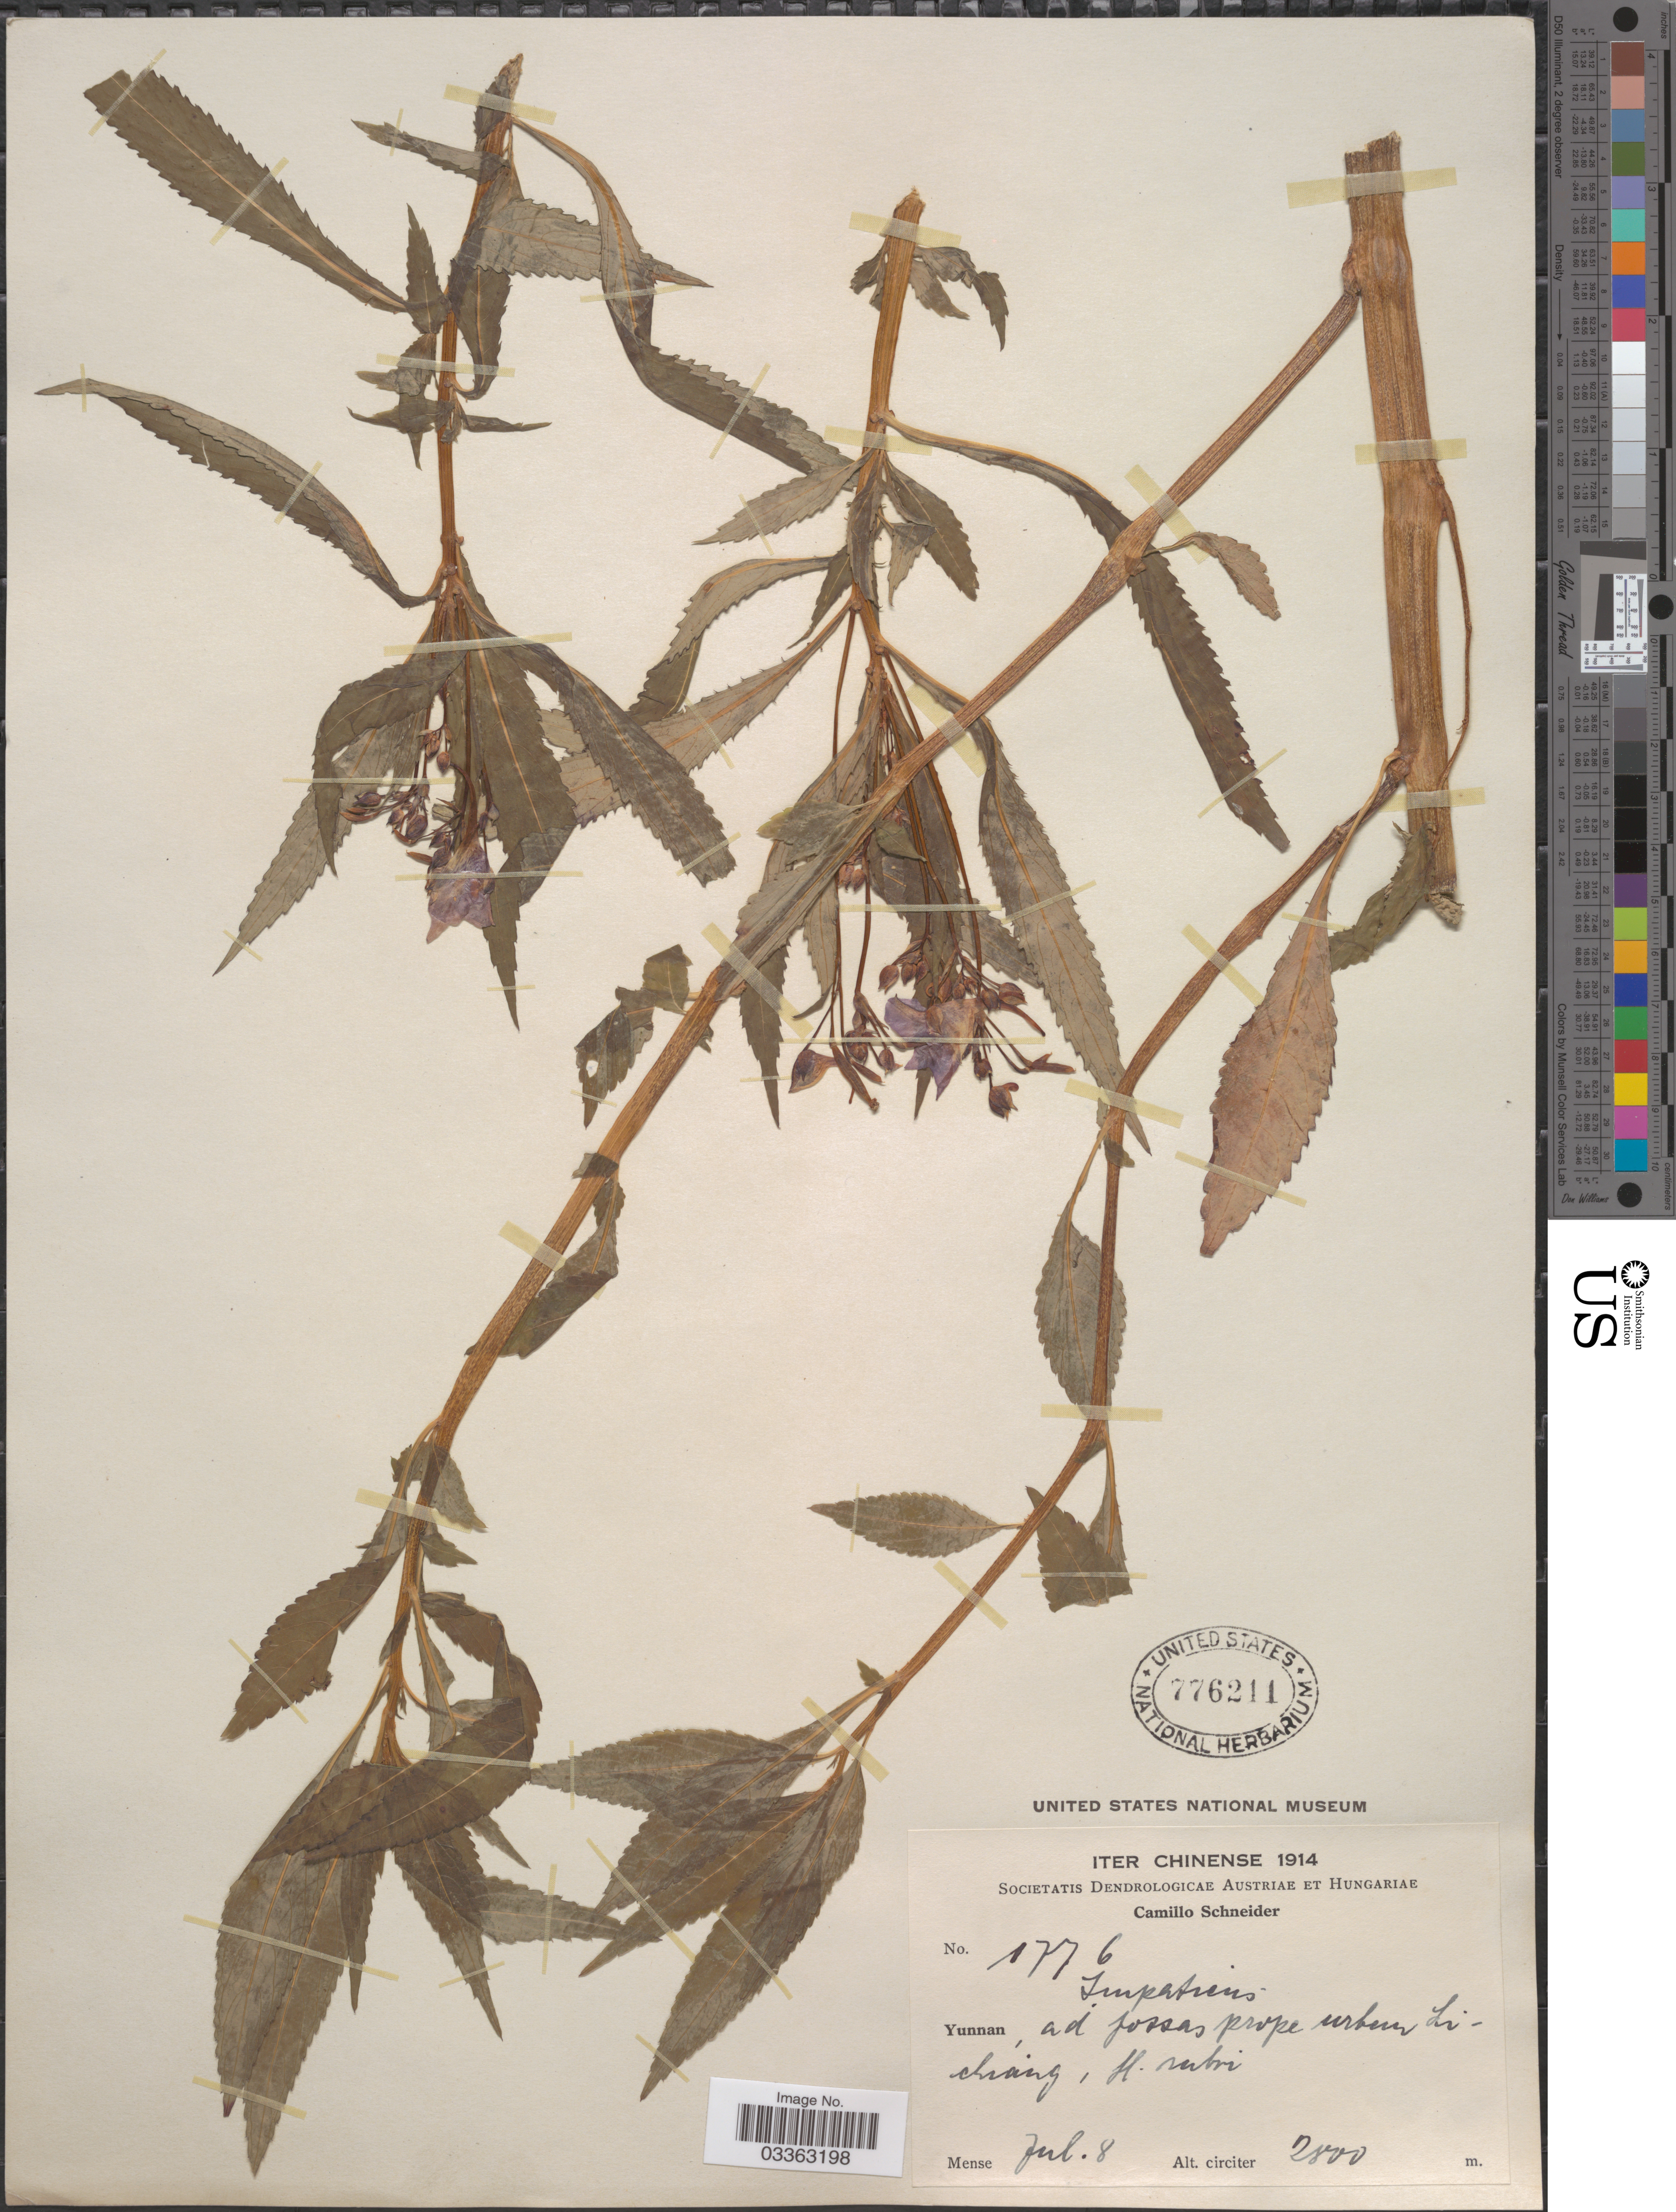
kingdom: Plantae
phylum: Tracheophyta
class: Magnoliopsida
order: Ericales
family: Balsaminaceae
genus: Impatiens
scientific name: Impatiens sp.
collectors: C. K. Schneider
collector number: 1776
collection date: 1914-07-08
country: China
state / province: Yunnan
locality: Iter Chinense. Ad fossas prope urban Lichiang.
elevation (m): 2800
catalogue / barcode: US 776211